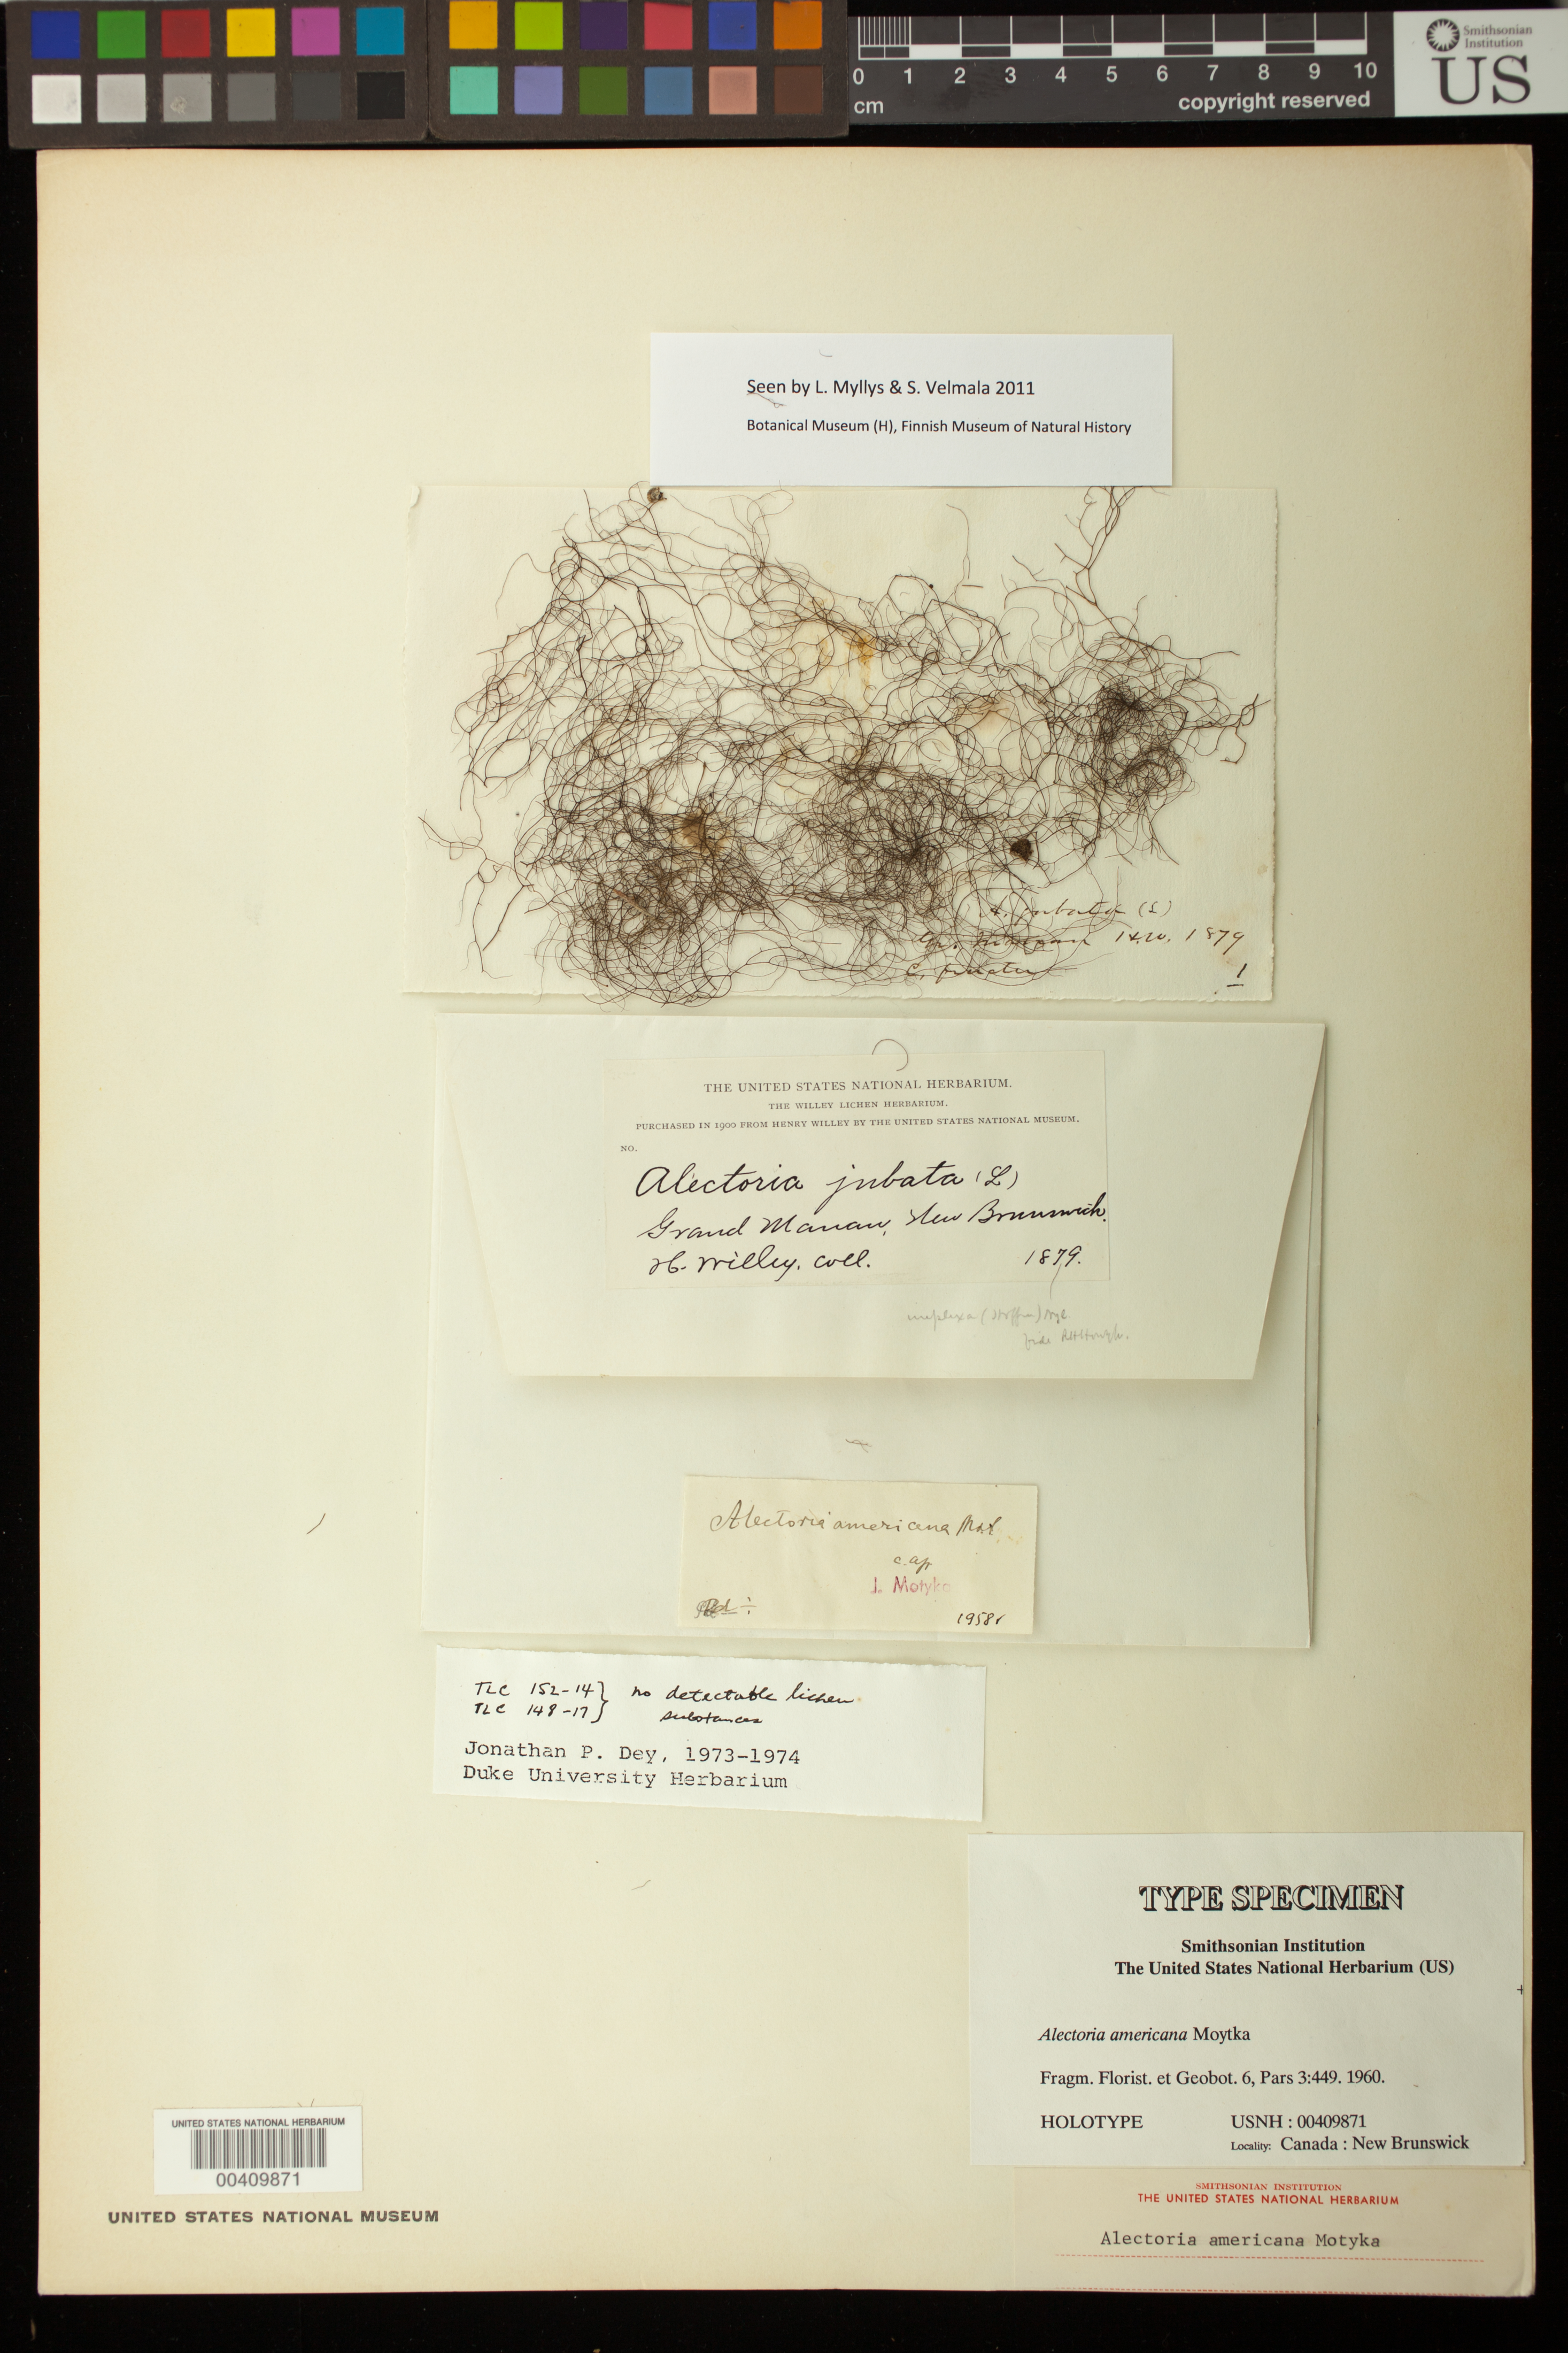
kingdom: Fungi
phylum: Ascomycota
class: Lecanoromycetes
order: Lecanorales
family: Parmeliaceae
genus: Alectoria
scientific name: Alectoria americana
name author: Motyka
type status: Holotype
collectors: H. Willey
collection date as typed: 1879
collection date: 1879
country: Canada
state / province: New Brunswick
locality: Grand Manan.